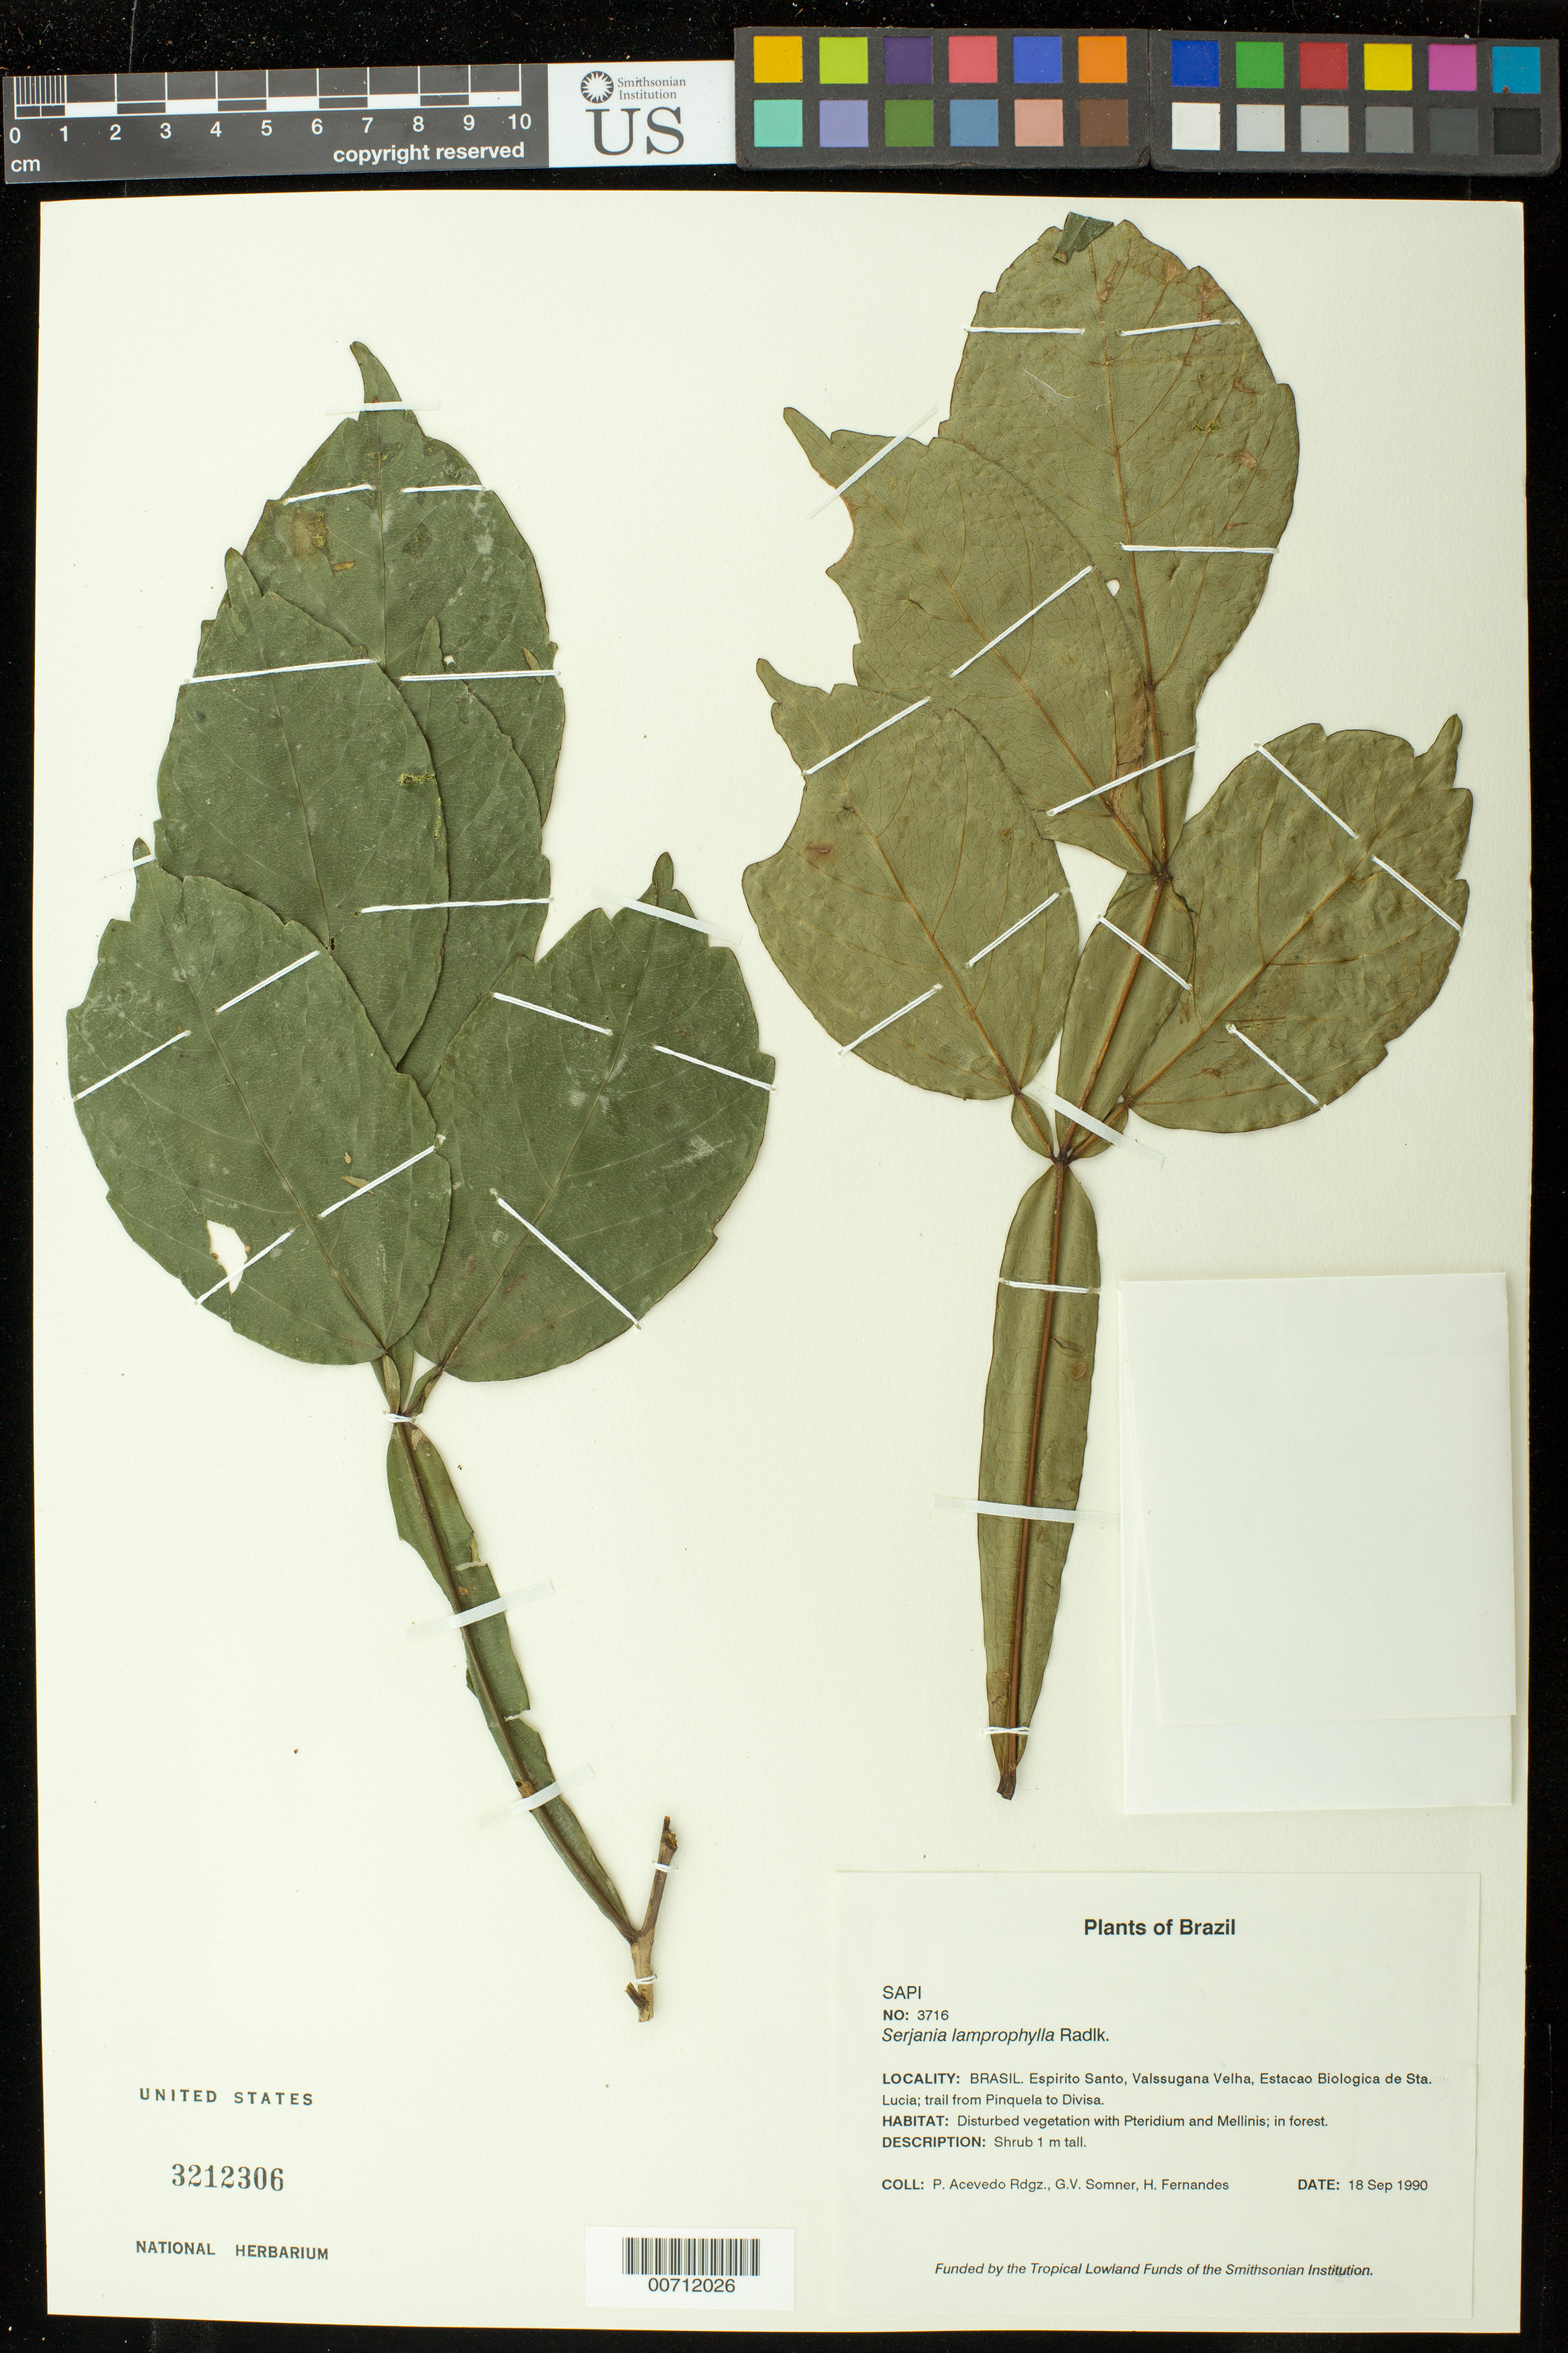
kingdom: Plantae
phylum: Tracheophyta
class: Magnoliopsida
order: Sapindales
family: Sapindaceae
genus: Serjania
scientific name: Serjania lamprophylla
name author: Radlk.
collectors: P. Acevedo-Rodr., G. V. Somner & H. Fernandes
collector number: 3716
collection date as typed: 18 Sep 1990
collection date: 1990-09-18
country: Brazil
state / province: Espirito Santo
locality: Espirito Santo, Valssugana Velha, Estacao Biologica de Sta. Lucia.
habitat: Disturbed vegetation with Pteridium and Mellinis; in forest.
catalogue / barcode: US 3212306